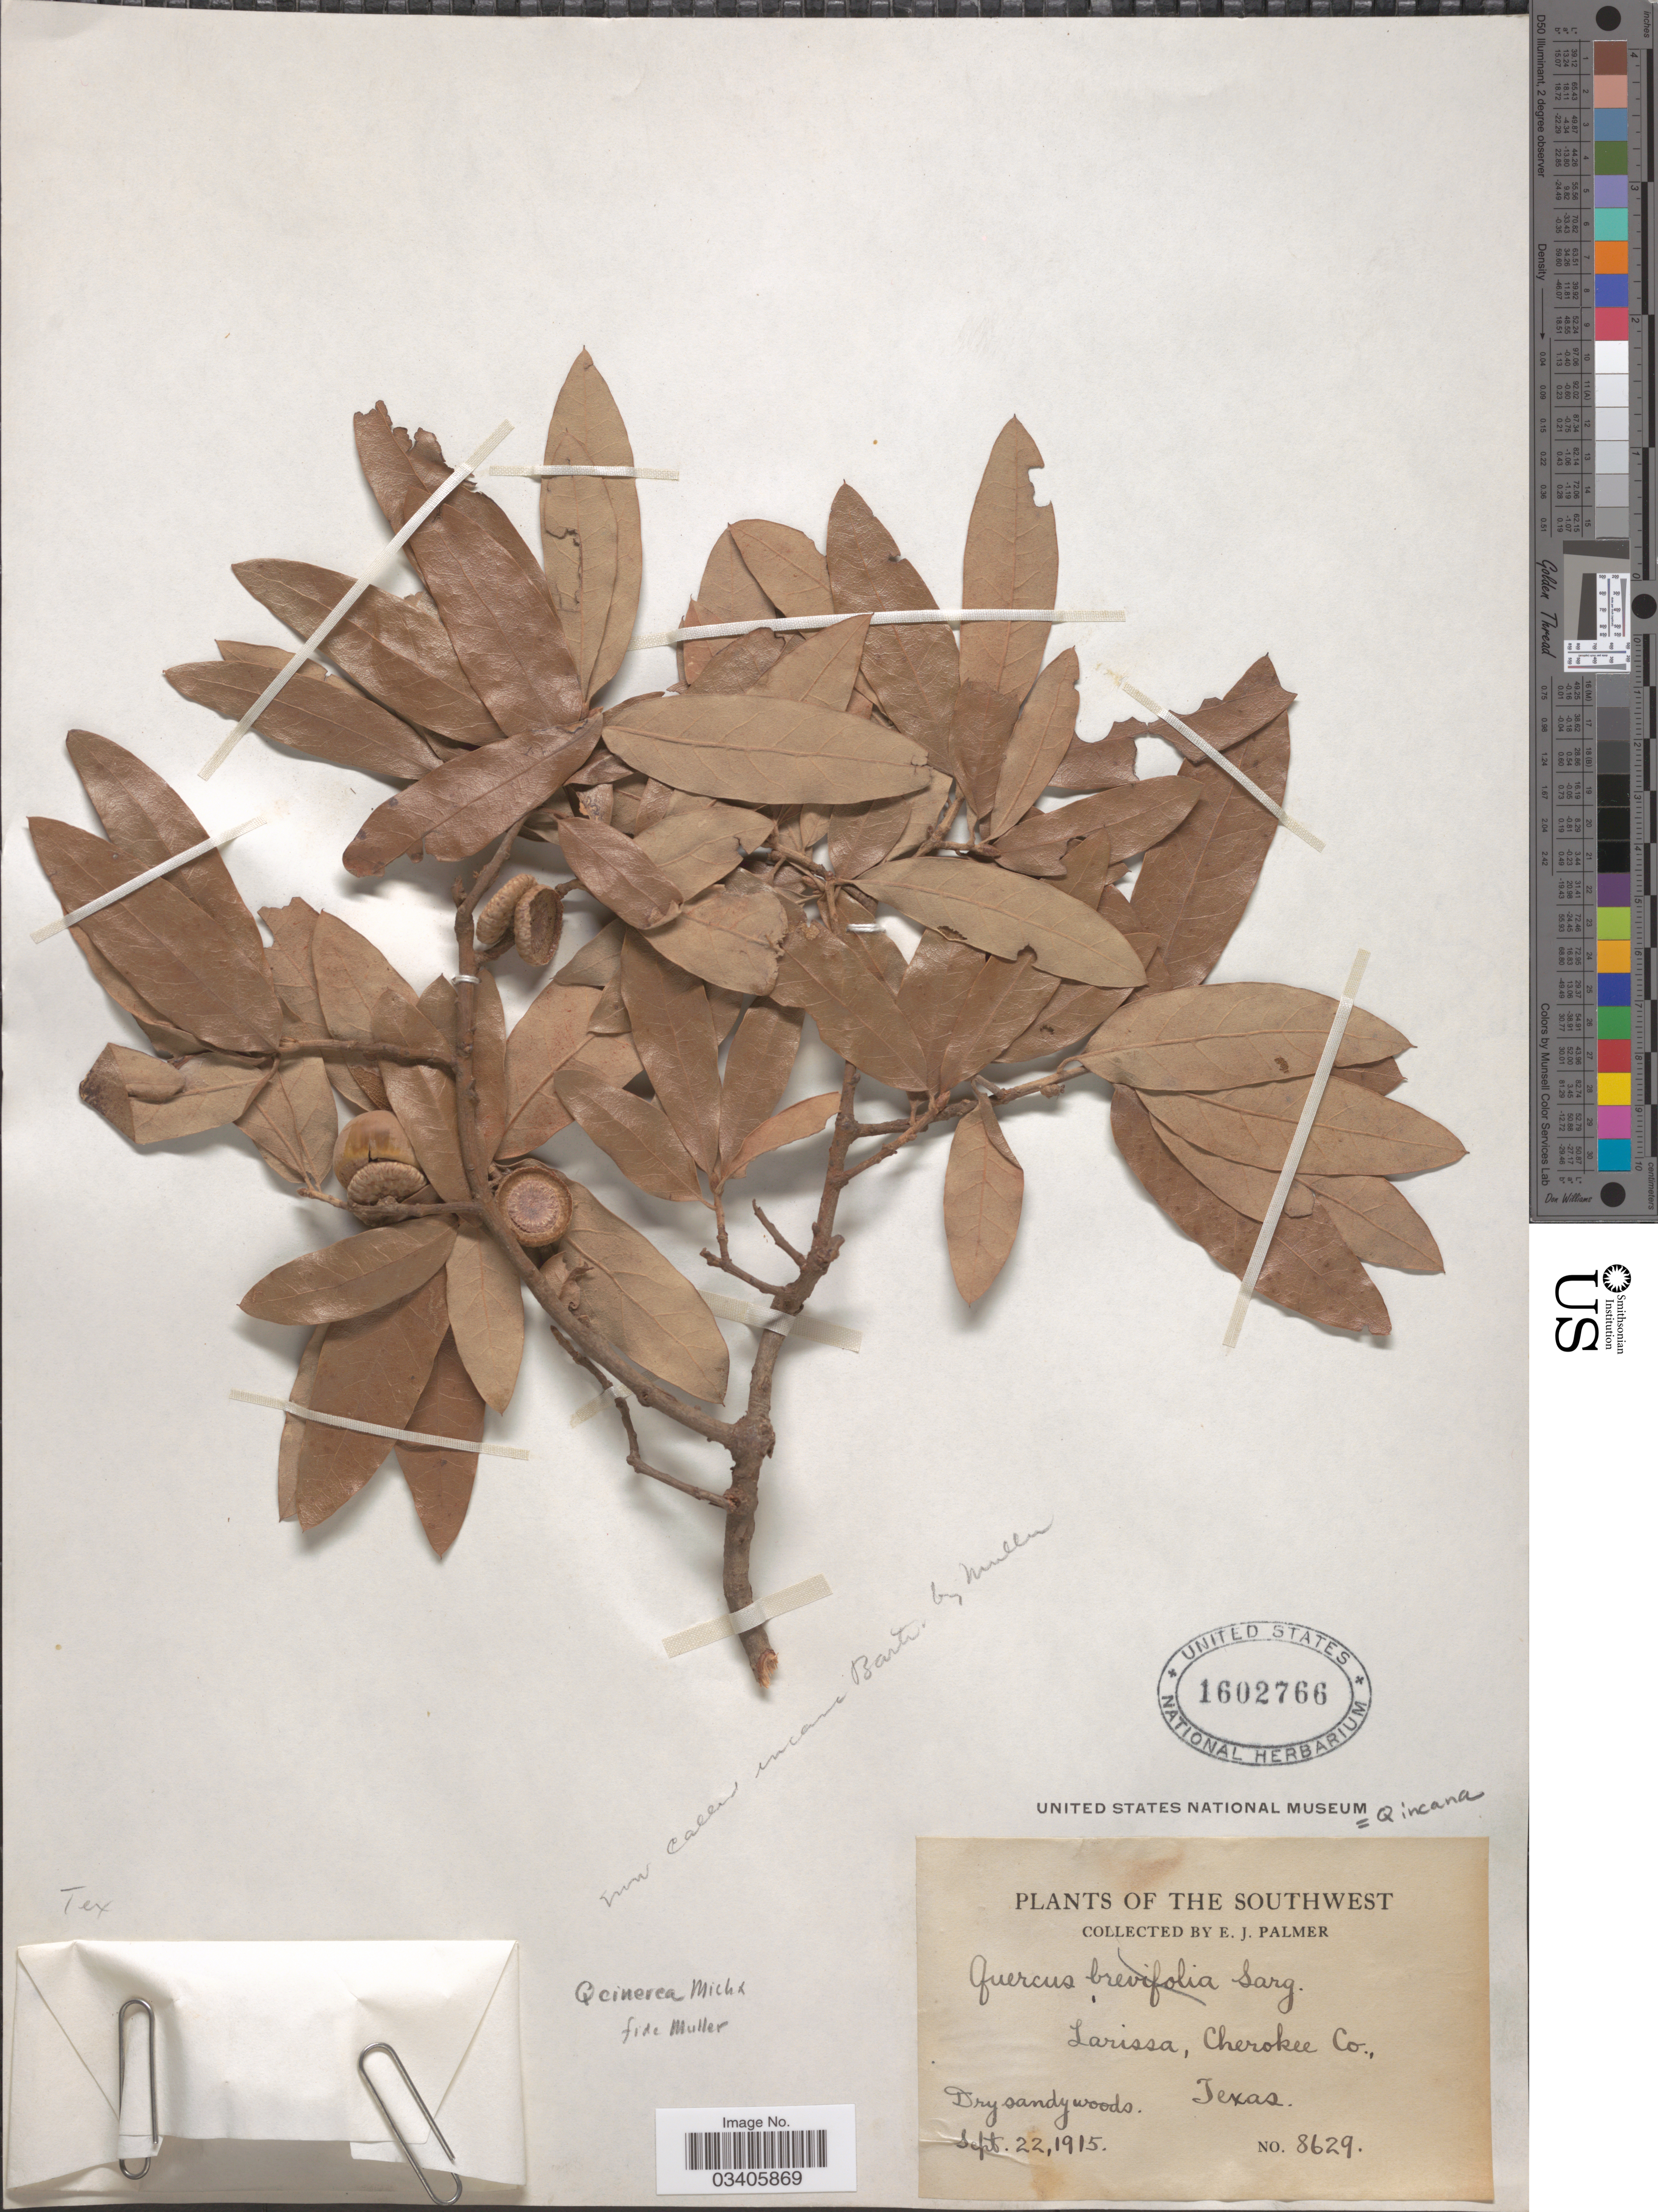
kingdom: Plantae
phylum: Tracheophyta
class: Magnoliopsida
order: Fagales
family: Fagaceae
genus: Quercus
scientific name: Quercus incana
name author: W. Bartram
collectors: E. J. Palmer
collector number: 8629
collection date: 1915-09-22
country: United States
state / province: Texas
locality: The Southwest. Larissa, Cherokee Co.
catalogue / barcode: US 1602766